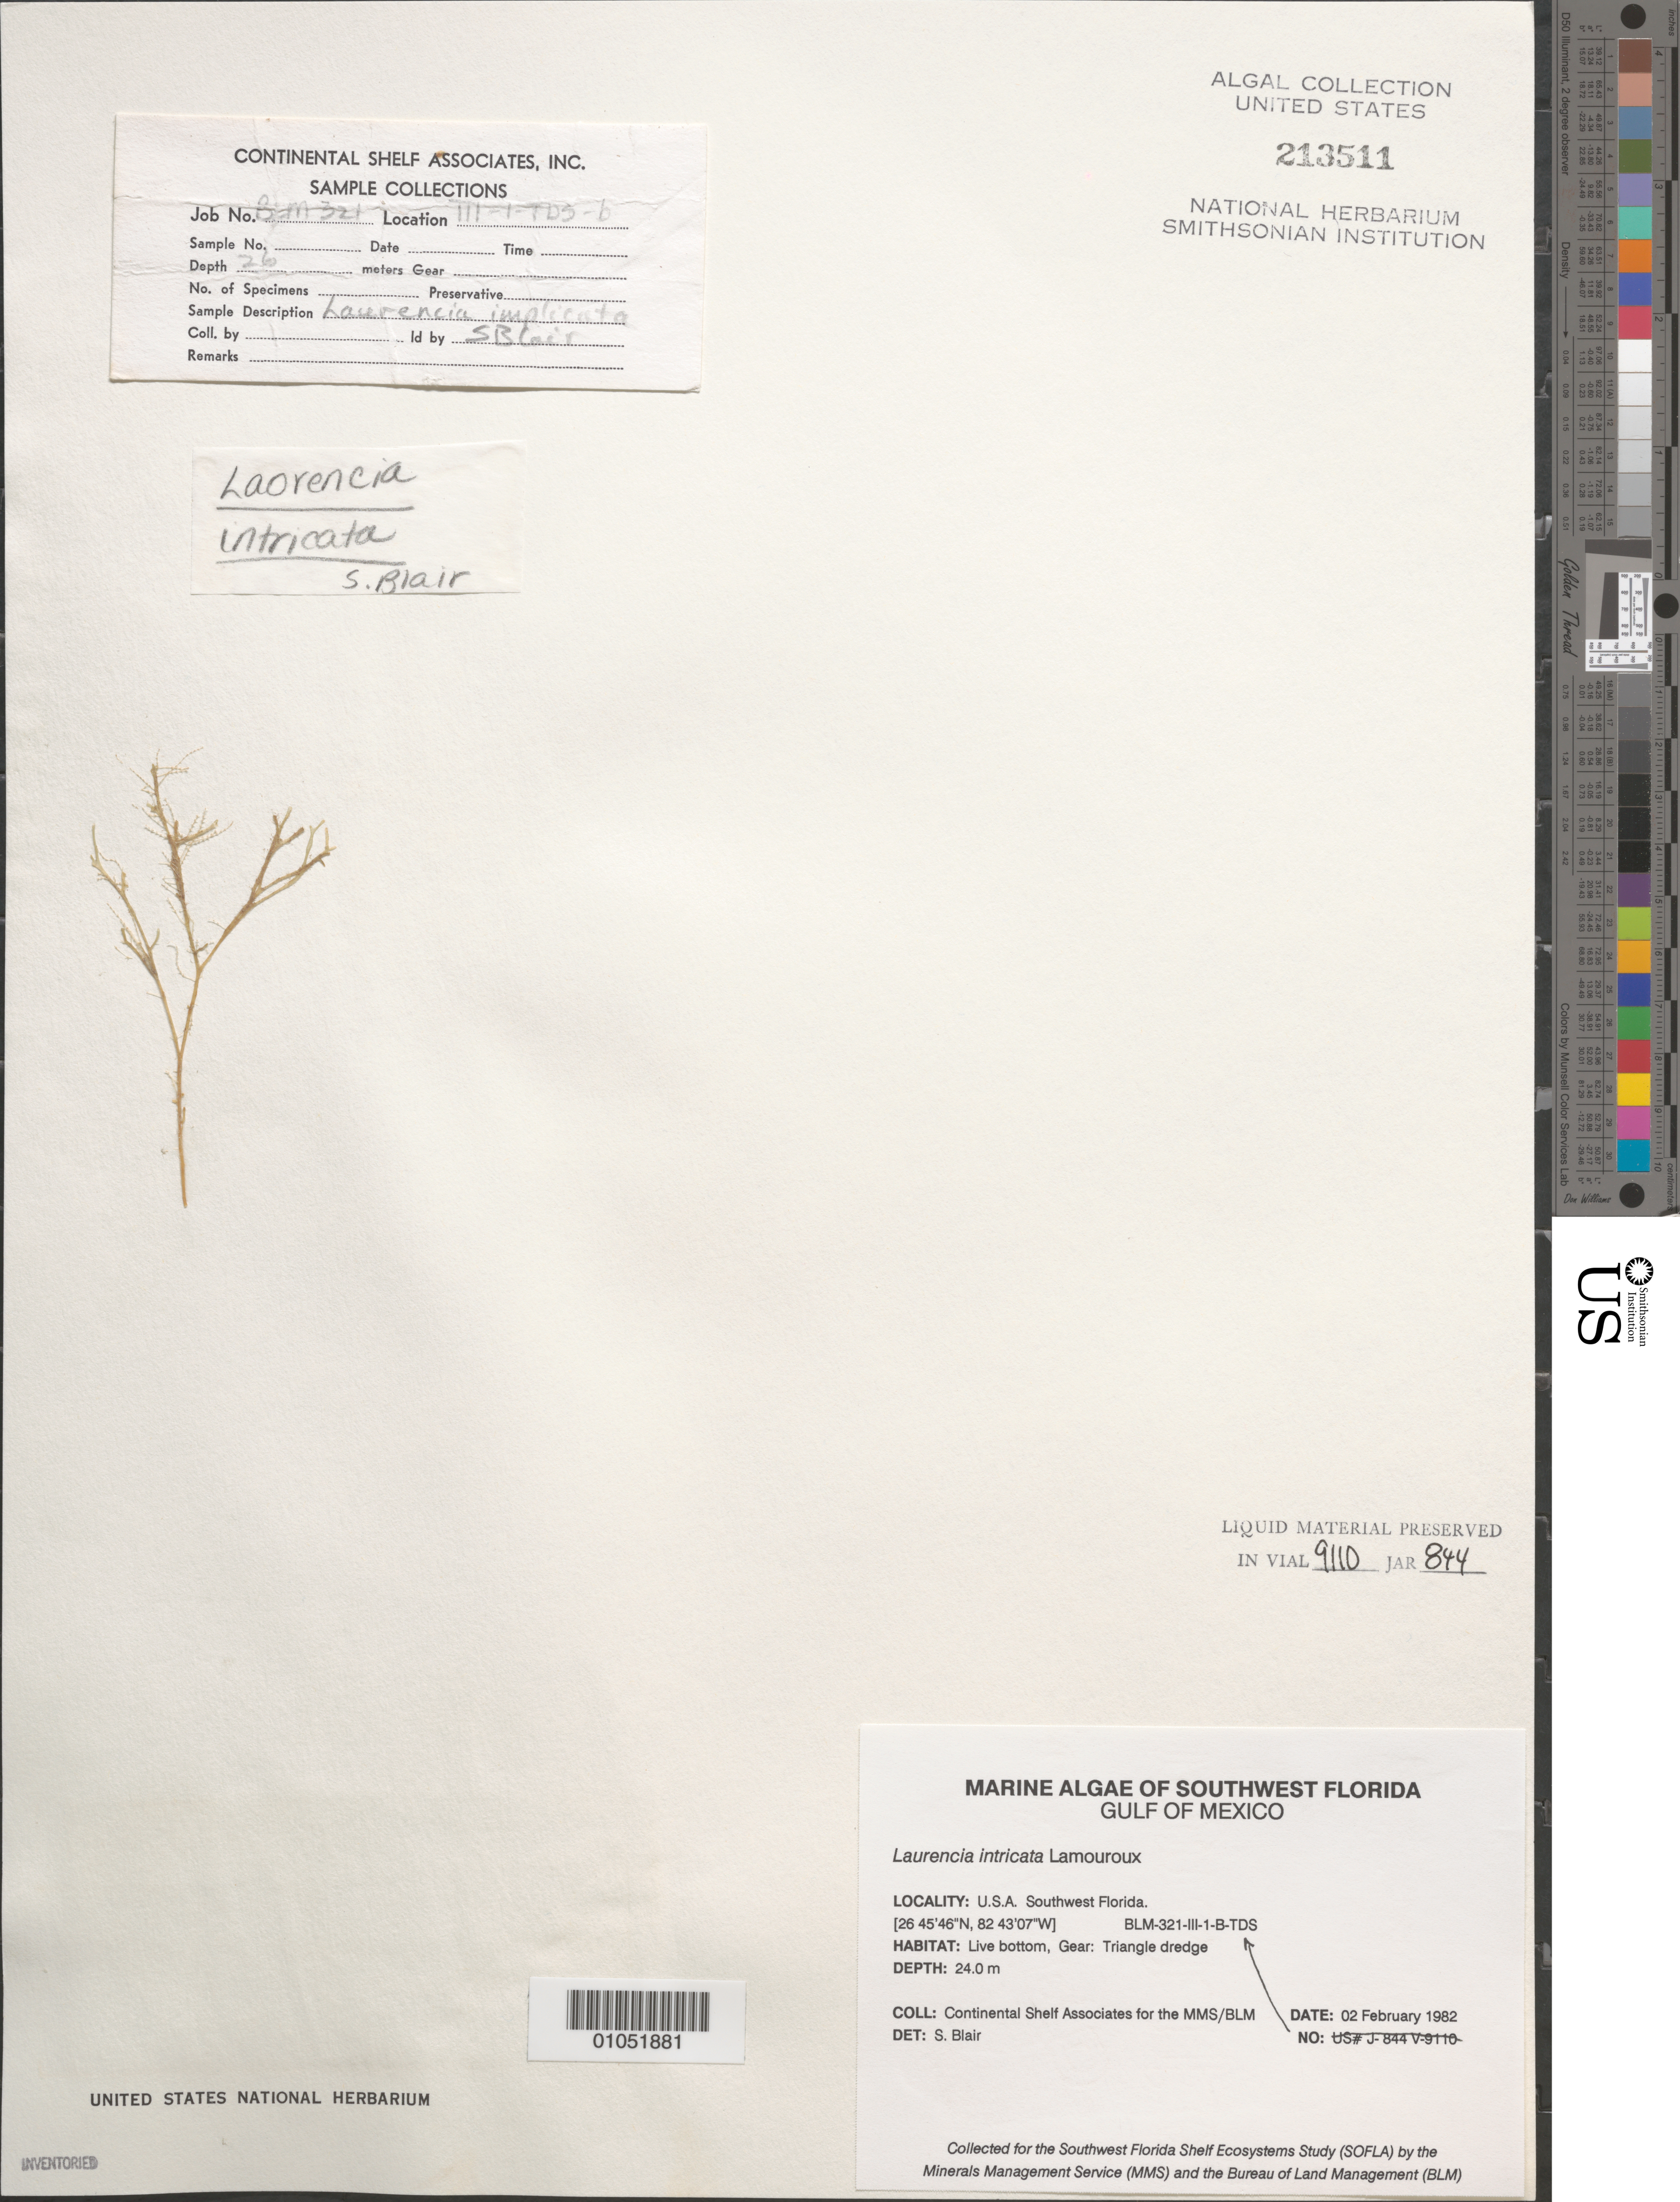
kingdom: Plantae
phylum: Rhodophyta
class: Florideophyceae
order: Ceramiales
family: Rhodomelaceae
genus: Laurencia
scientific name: Laurencia intricata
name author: J.V.Lamouroux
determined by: Blair, S. M.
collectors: Continental Shelf Associates for the MMS/BLM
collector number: BLM-321-III-1-B-TDS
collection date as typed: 02 Feb 1982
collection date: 1982-02-02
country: United States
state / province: Florida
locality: Gulf of Mexico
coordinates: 26 45'46"N, 82 43'07"W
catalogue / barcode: US 213511